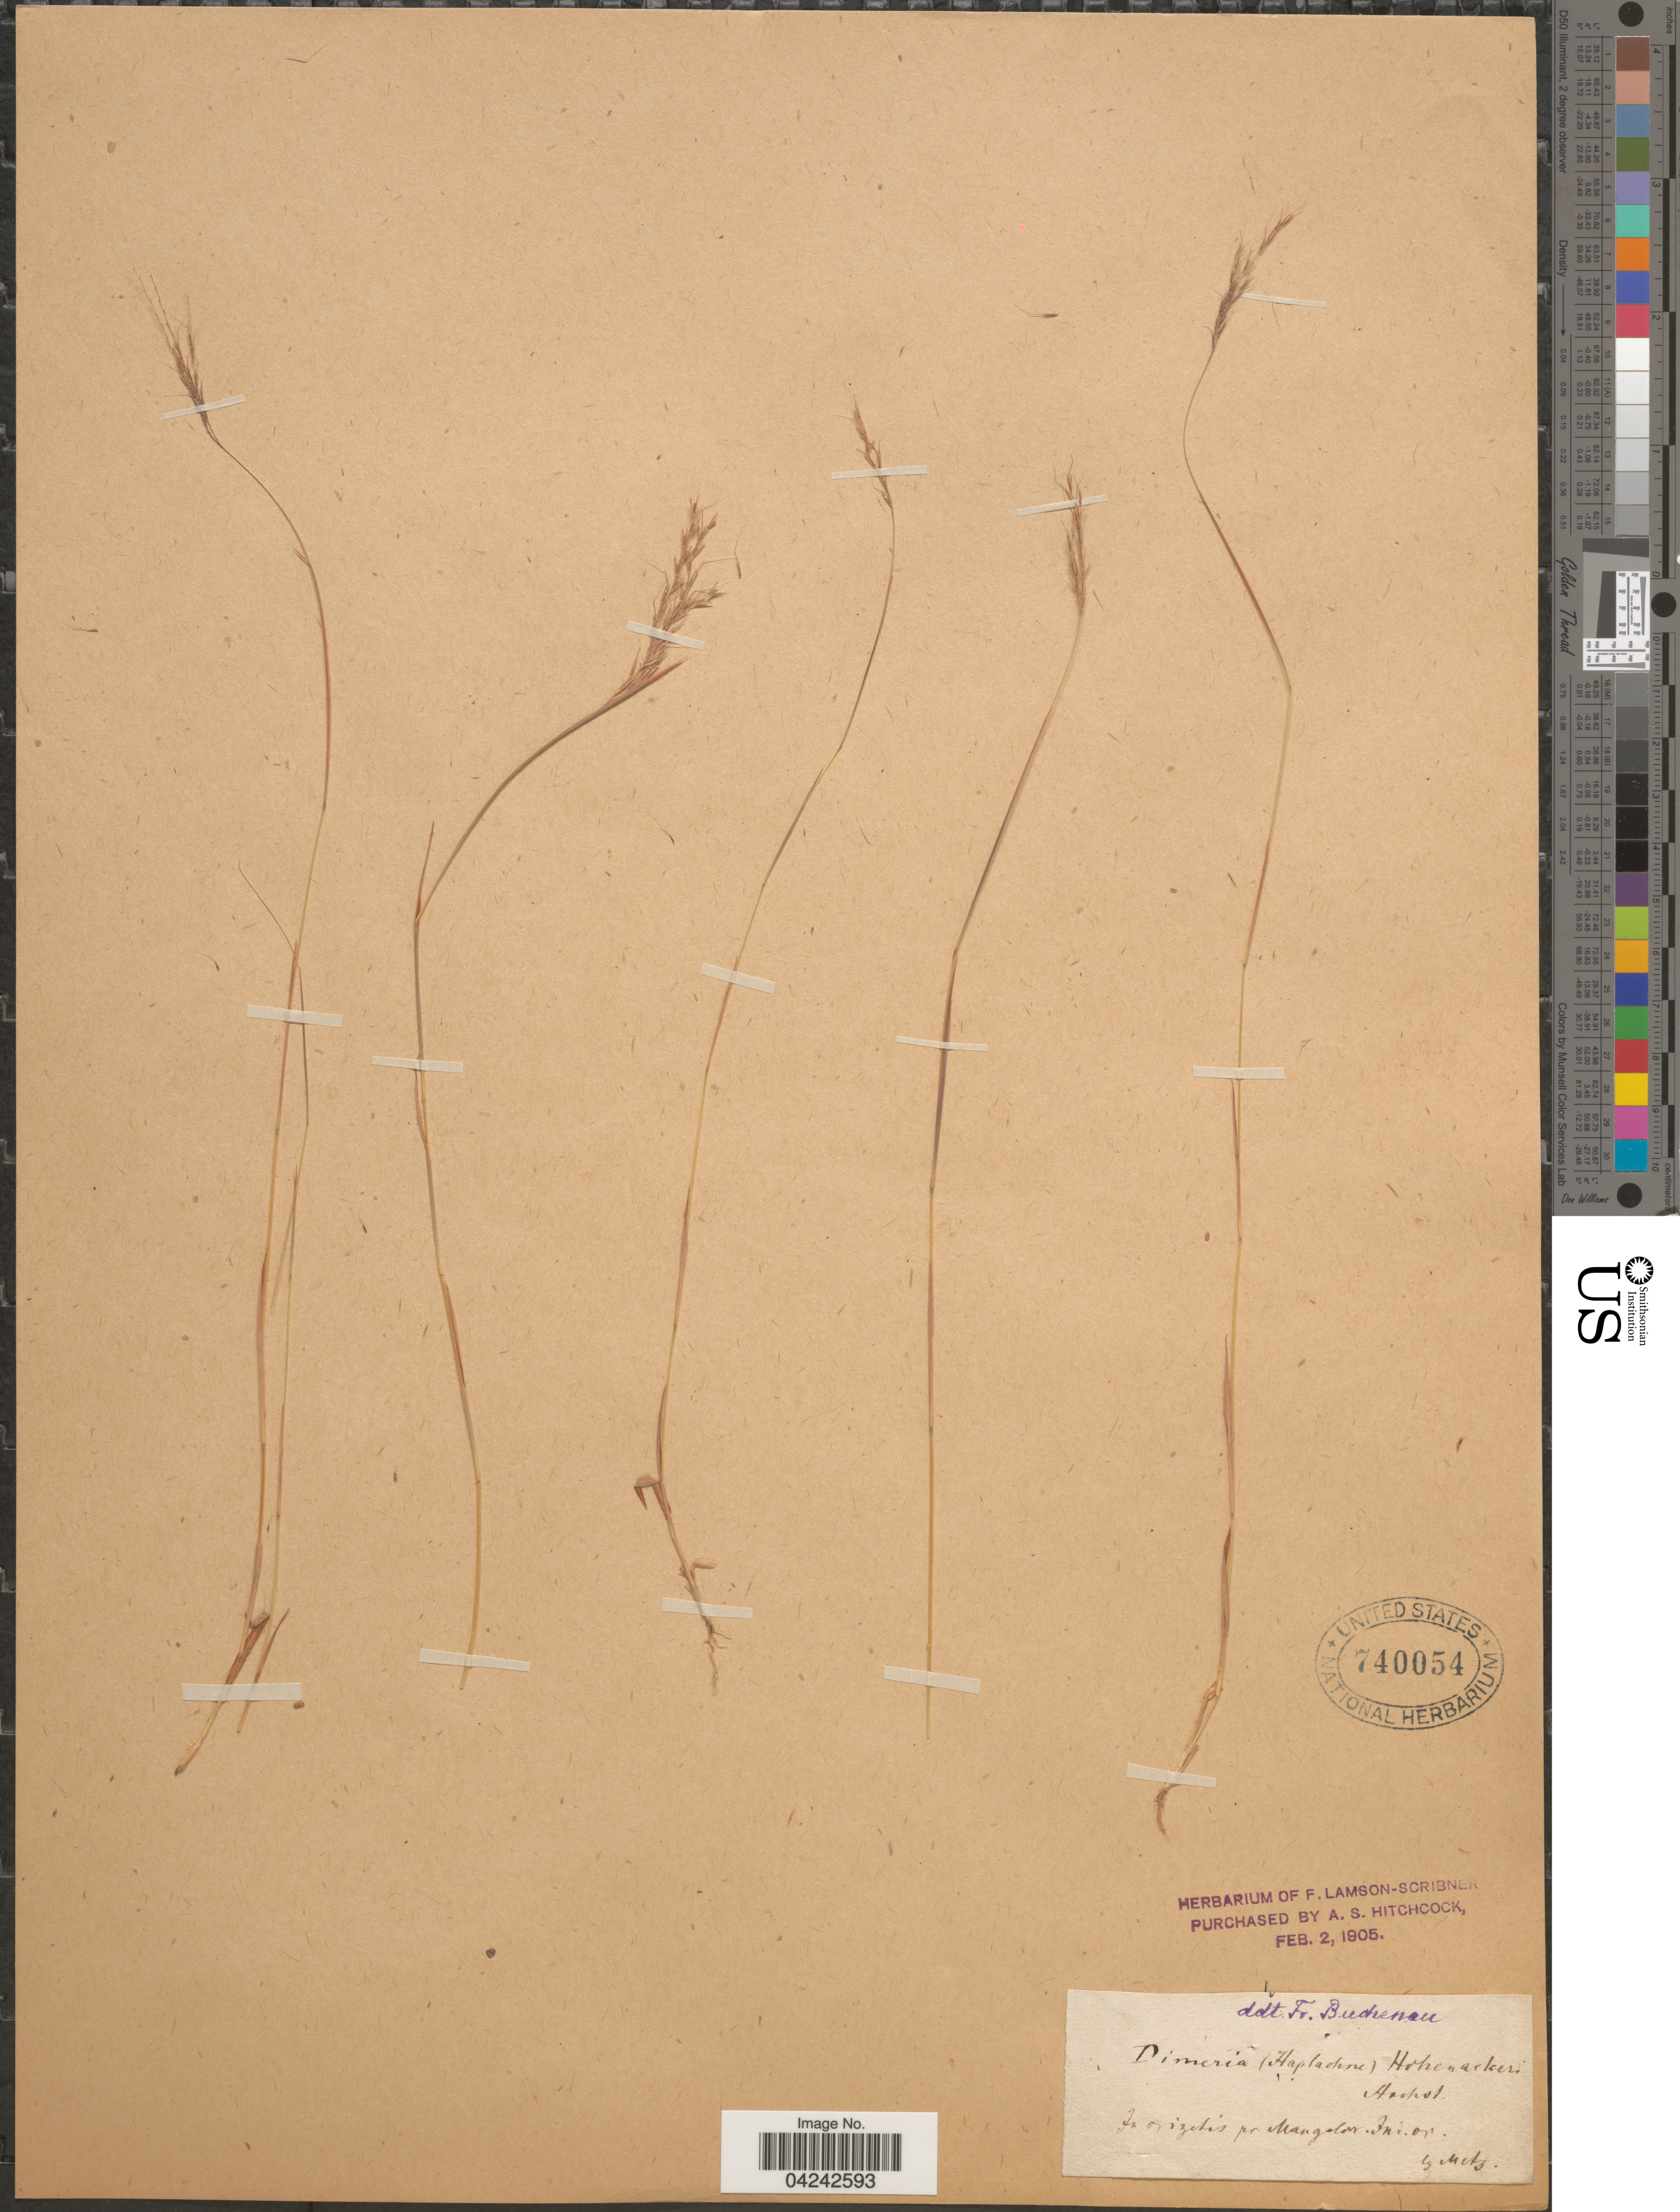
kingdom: Plantae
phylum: Tracheophyta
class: Liliopsida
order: Poales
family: Poaceae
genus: Dimeria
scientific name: Dimeria hohenackeri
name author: Hochst. ex Miq.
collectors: -. Metz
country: India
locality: In orizetis pr Mangalor. Ind. or.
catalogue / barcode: US 740054